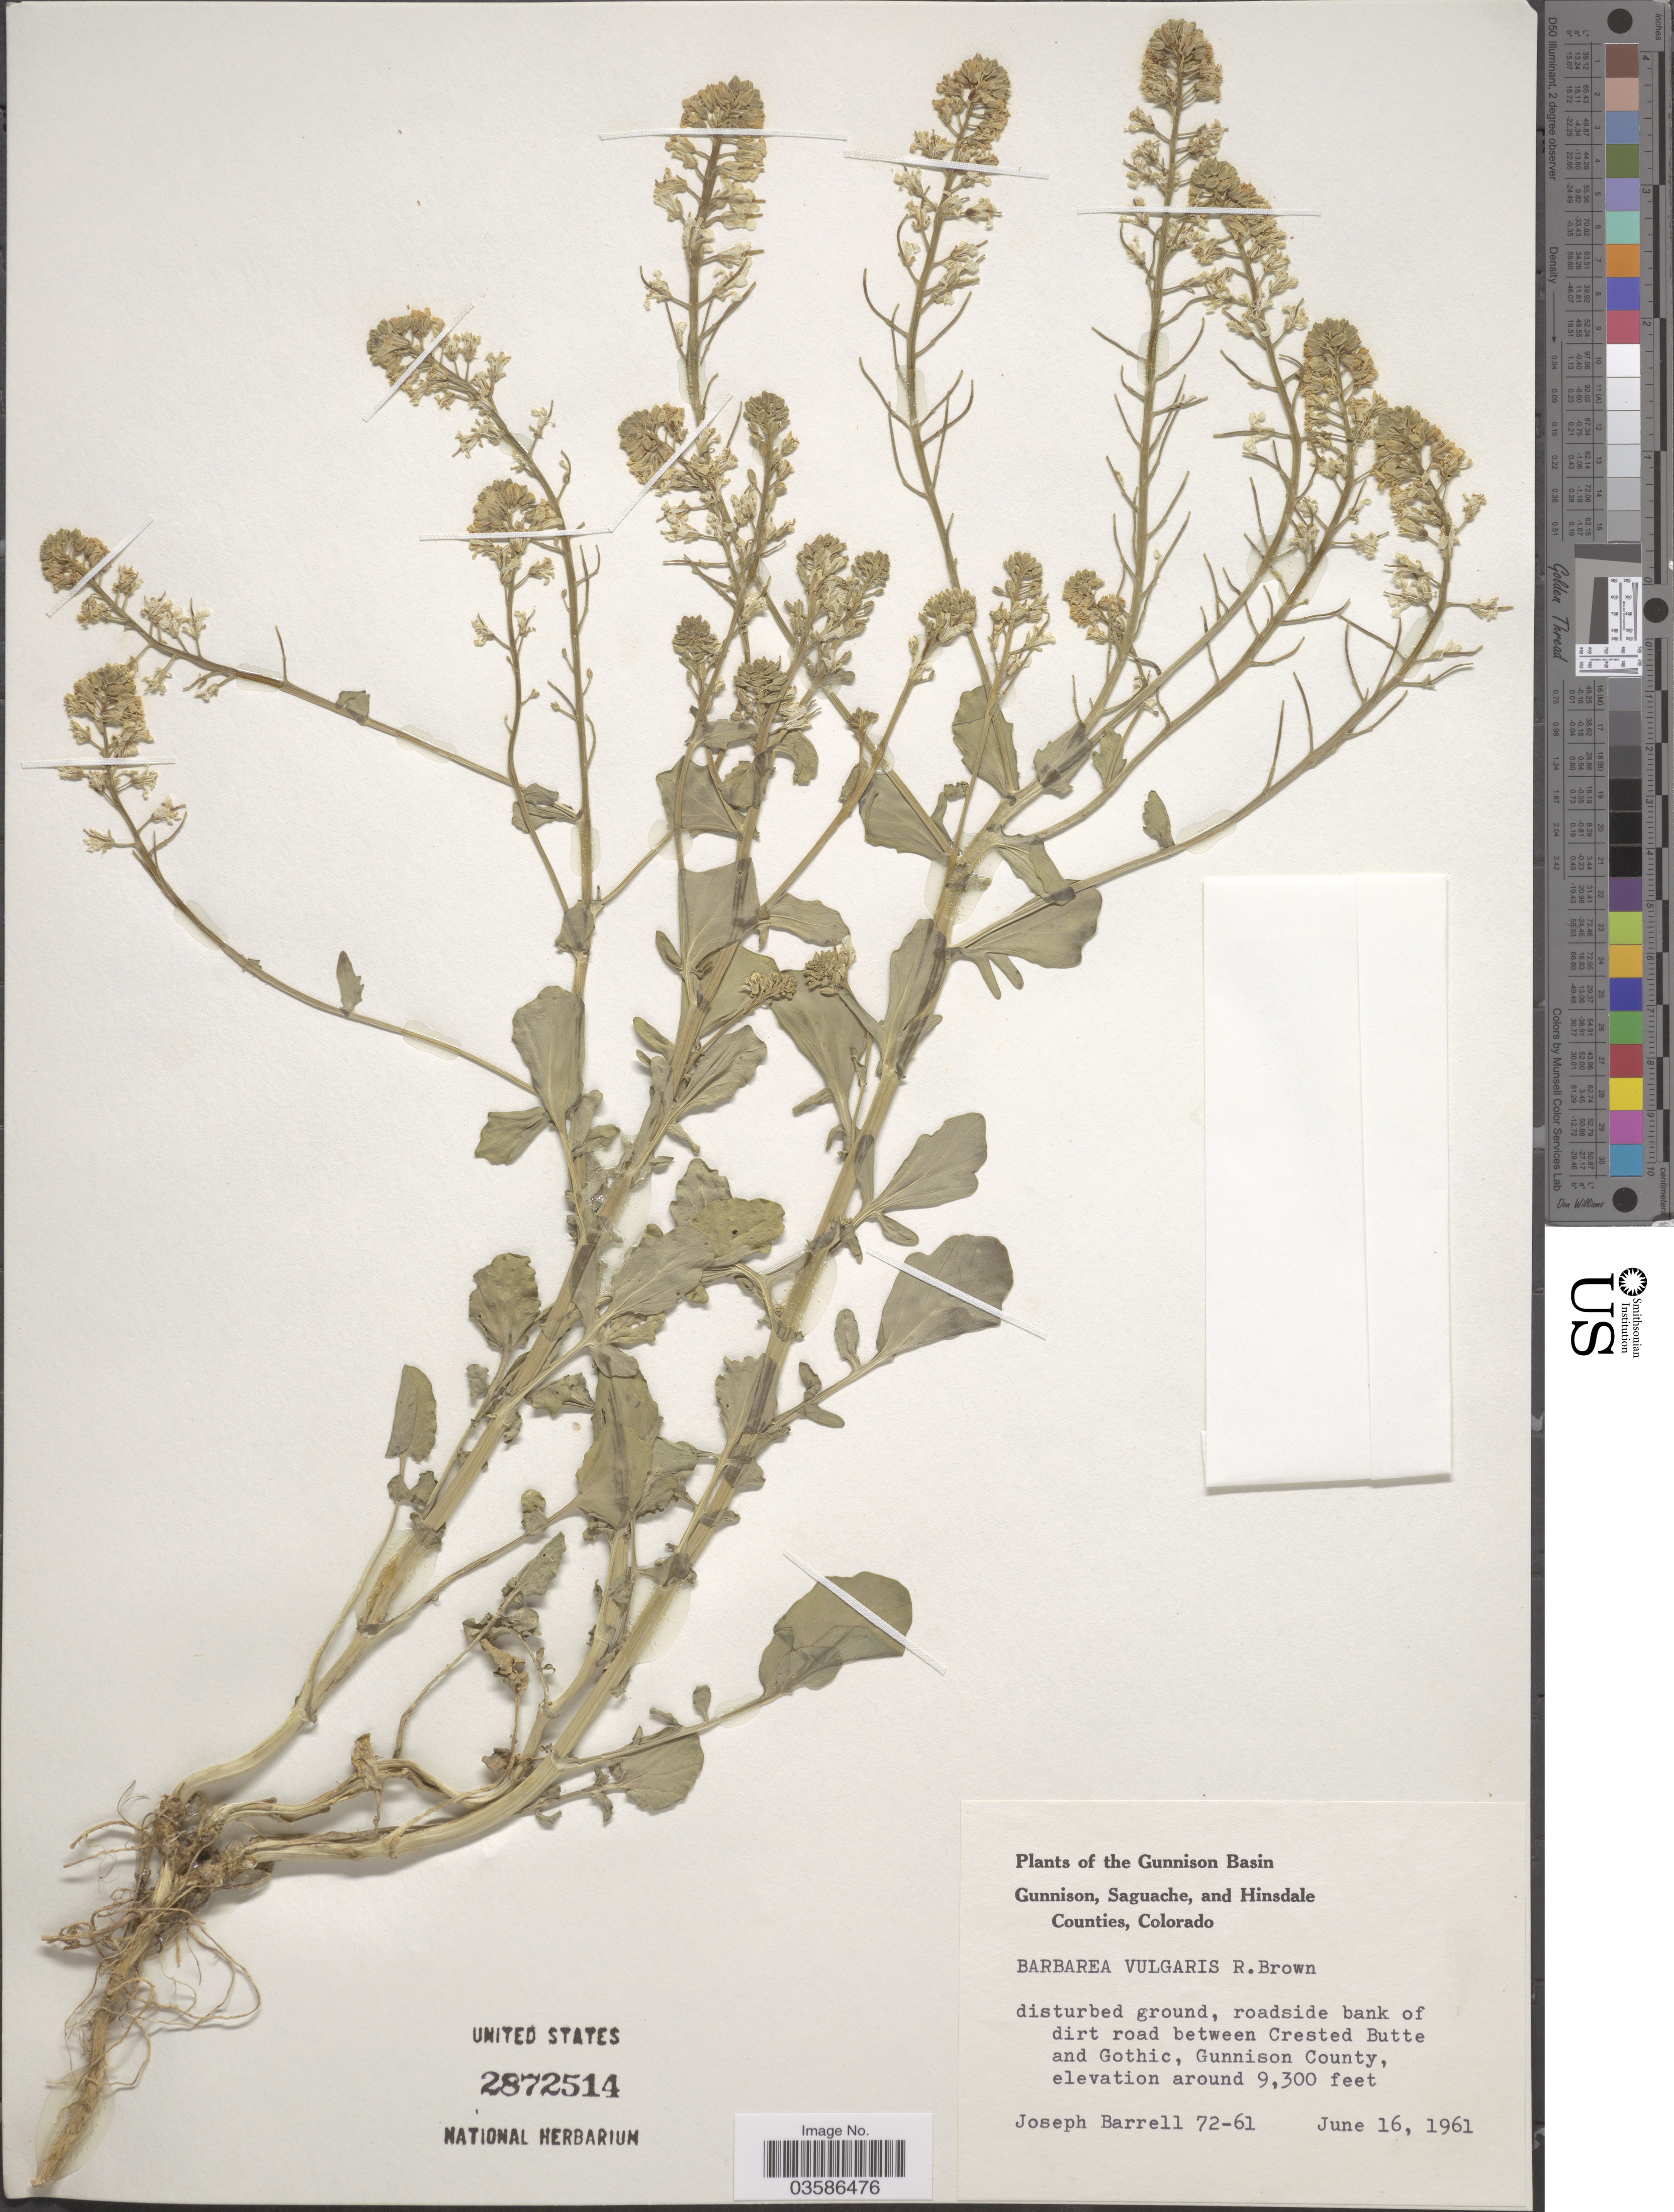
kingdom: Plantae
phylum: Tracheophyta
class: Magnoliopsida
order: Brassicales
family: Brassicaceae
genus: Barbarea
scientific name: Barbarea vulgaris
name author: W.T. Aiton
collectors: J. Barrell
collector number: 72-61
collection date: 1961-06-16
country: United States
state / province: Colorado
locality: The Gunnison Basin. Roadside bank of dirt road between Crested Butte and Gothic, Gunnison County.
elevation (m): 2835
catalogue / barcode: US 2872514